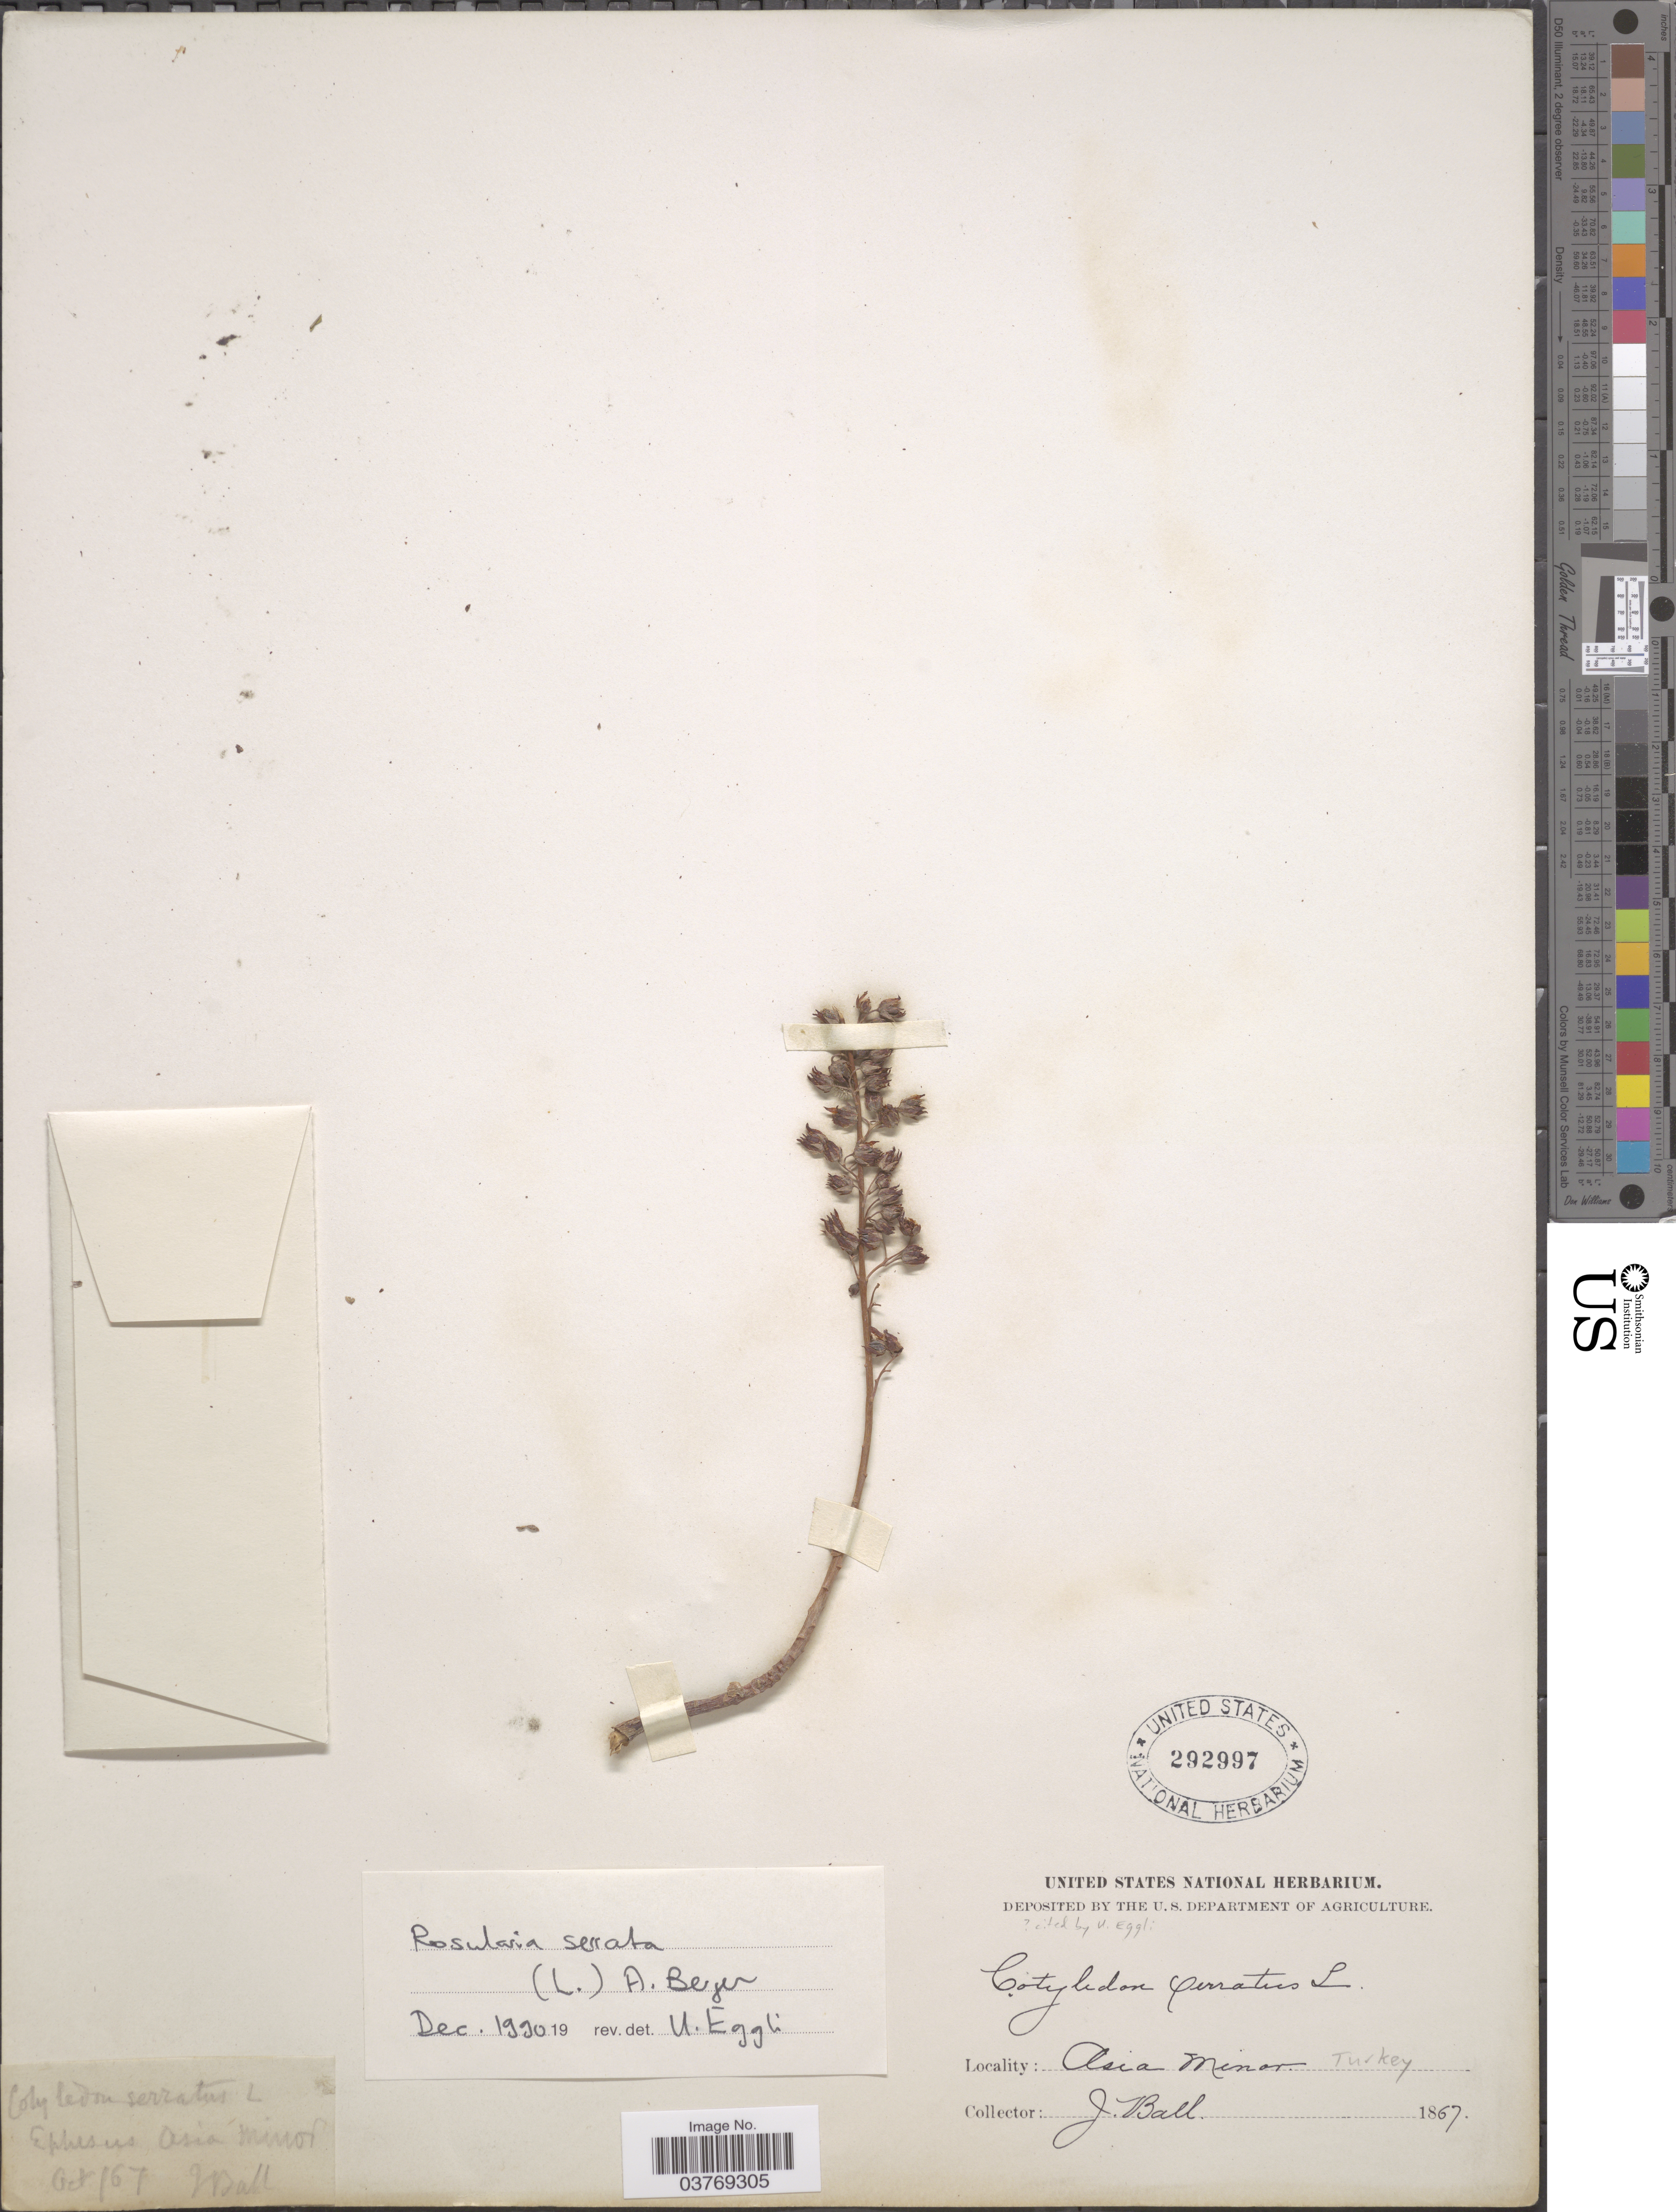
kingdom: Plantae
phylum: Tracheophyta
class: Magnoliopsida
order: Saxifragales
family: Crassulaceae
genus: Rosularia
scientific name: Rosularia serrata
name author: (L.) A. Berger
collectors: J. Ball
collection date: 1867-10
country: Turkey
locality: Asia minor. Ephesus.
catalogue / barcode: US 292997